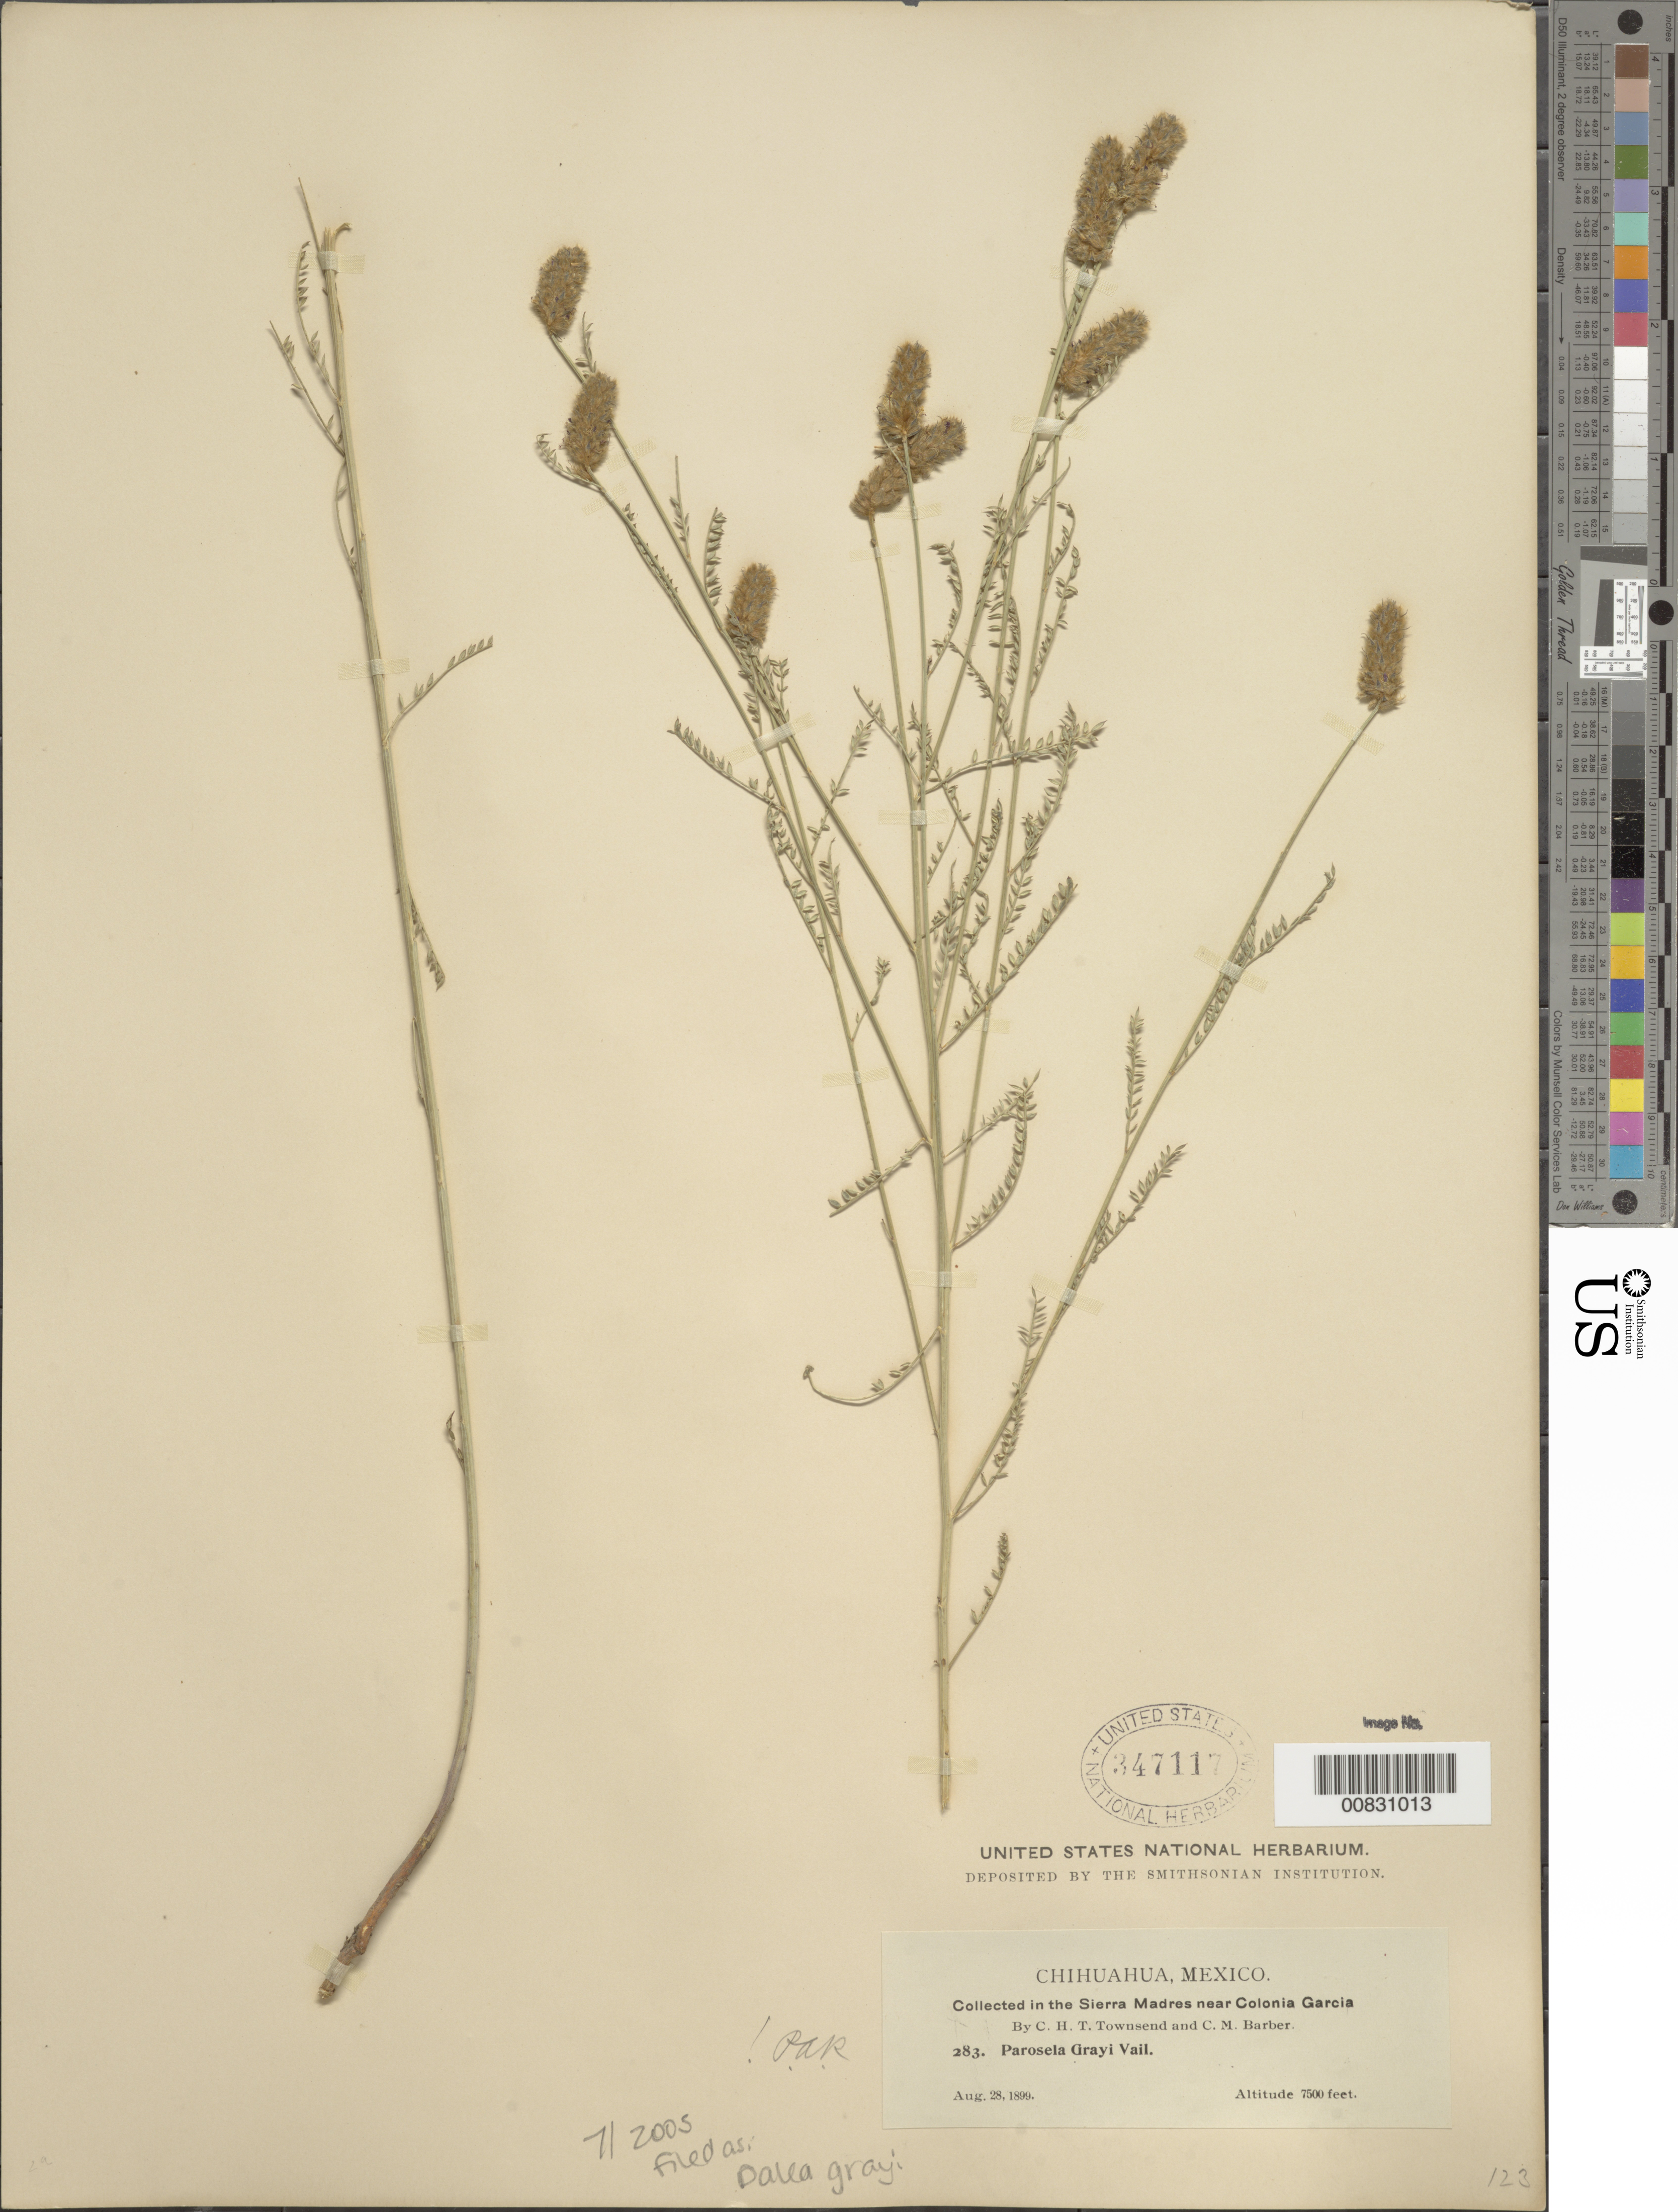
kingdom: Plantae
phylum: Tracheophyta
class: Magnoliopsida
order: Fabales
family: Fabaceae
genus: Dalea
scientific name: Dalea grayi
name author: (Vail) L.O. Williams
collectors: C. H. T. Townsend & C. Barber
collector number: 283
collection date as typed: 28 Aug 1899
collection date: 1899-08-28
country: Mexico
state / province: Chihuahua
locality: Sierra Madre near Colonia García, Chihuahua.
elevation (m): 2286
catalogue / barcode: US 347117